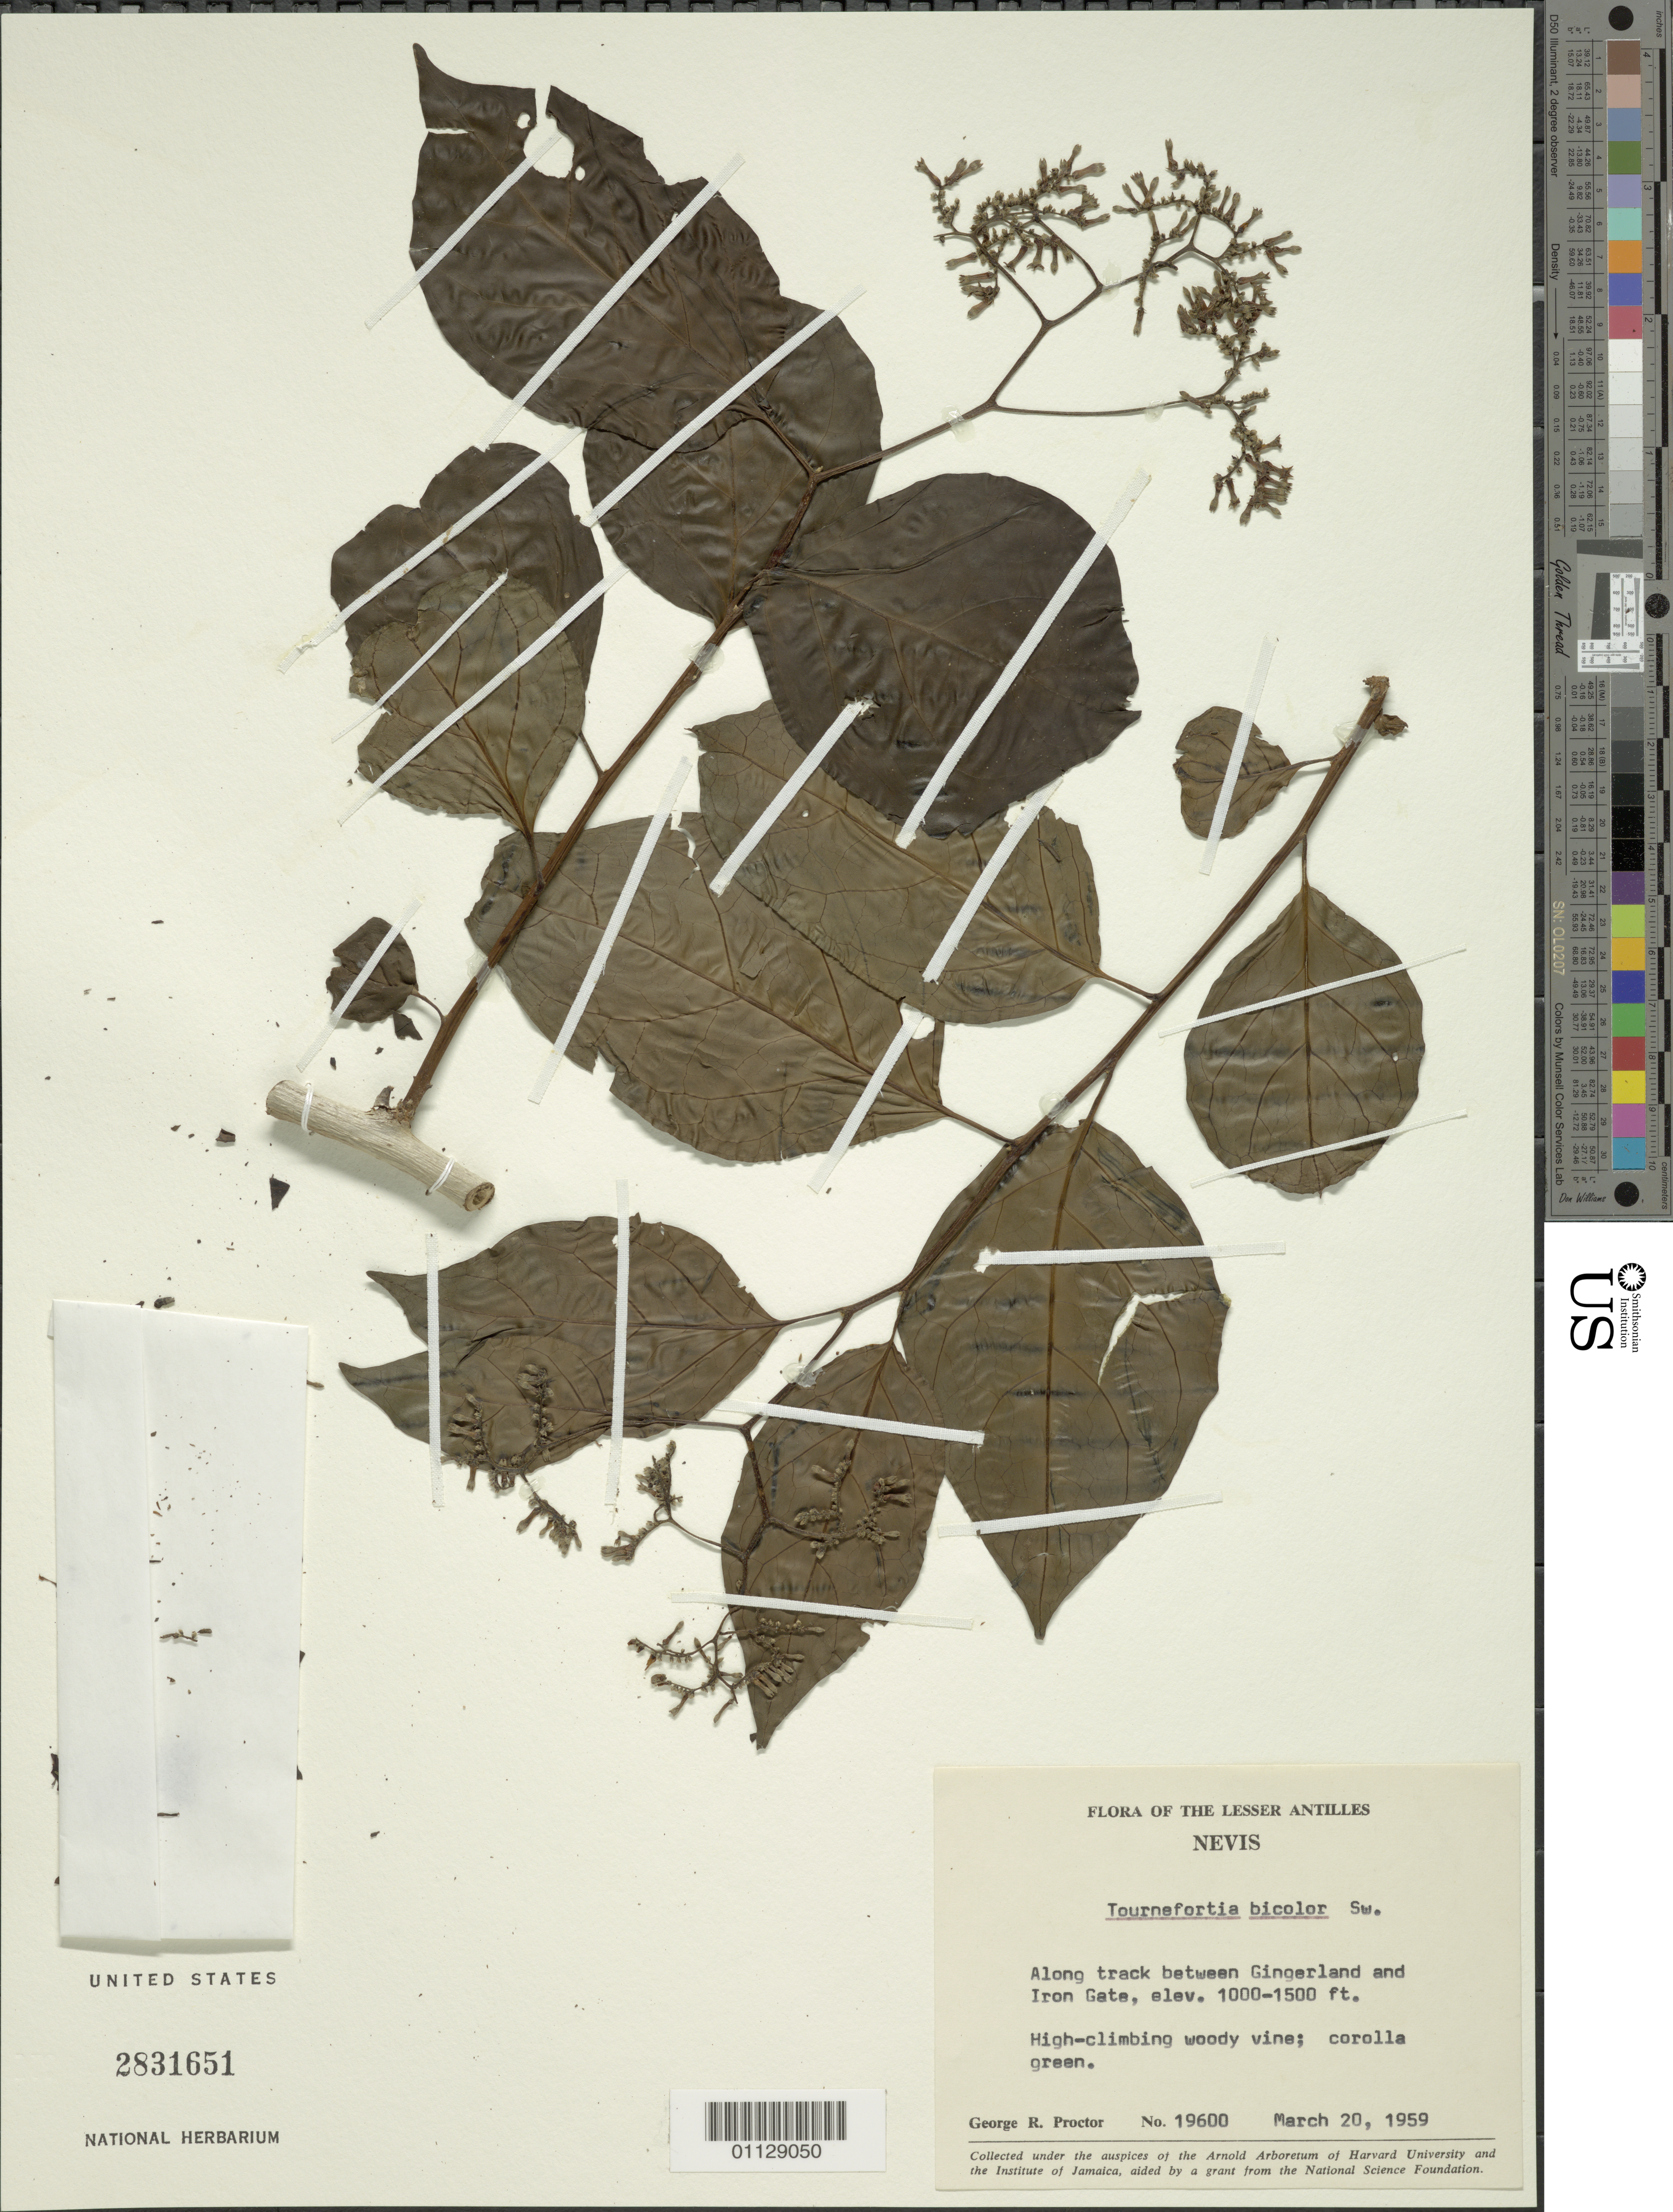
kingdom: Plantae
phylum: Tracheophyta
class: Magnoliopsida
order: Boraginales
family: Heliotropiaceae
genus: Tournefortia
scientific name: Tournefortia bicolor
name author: Sw.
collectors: G. R. Proctor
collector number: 19600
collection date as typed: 20 Mar 1959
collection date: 1959-03-20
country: St. Christopher-Nevis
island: Nevis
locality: Along track between Gingerland and Iron gate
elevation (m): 305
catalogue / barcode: US 2831651